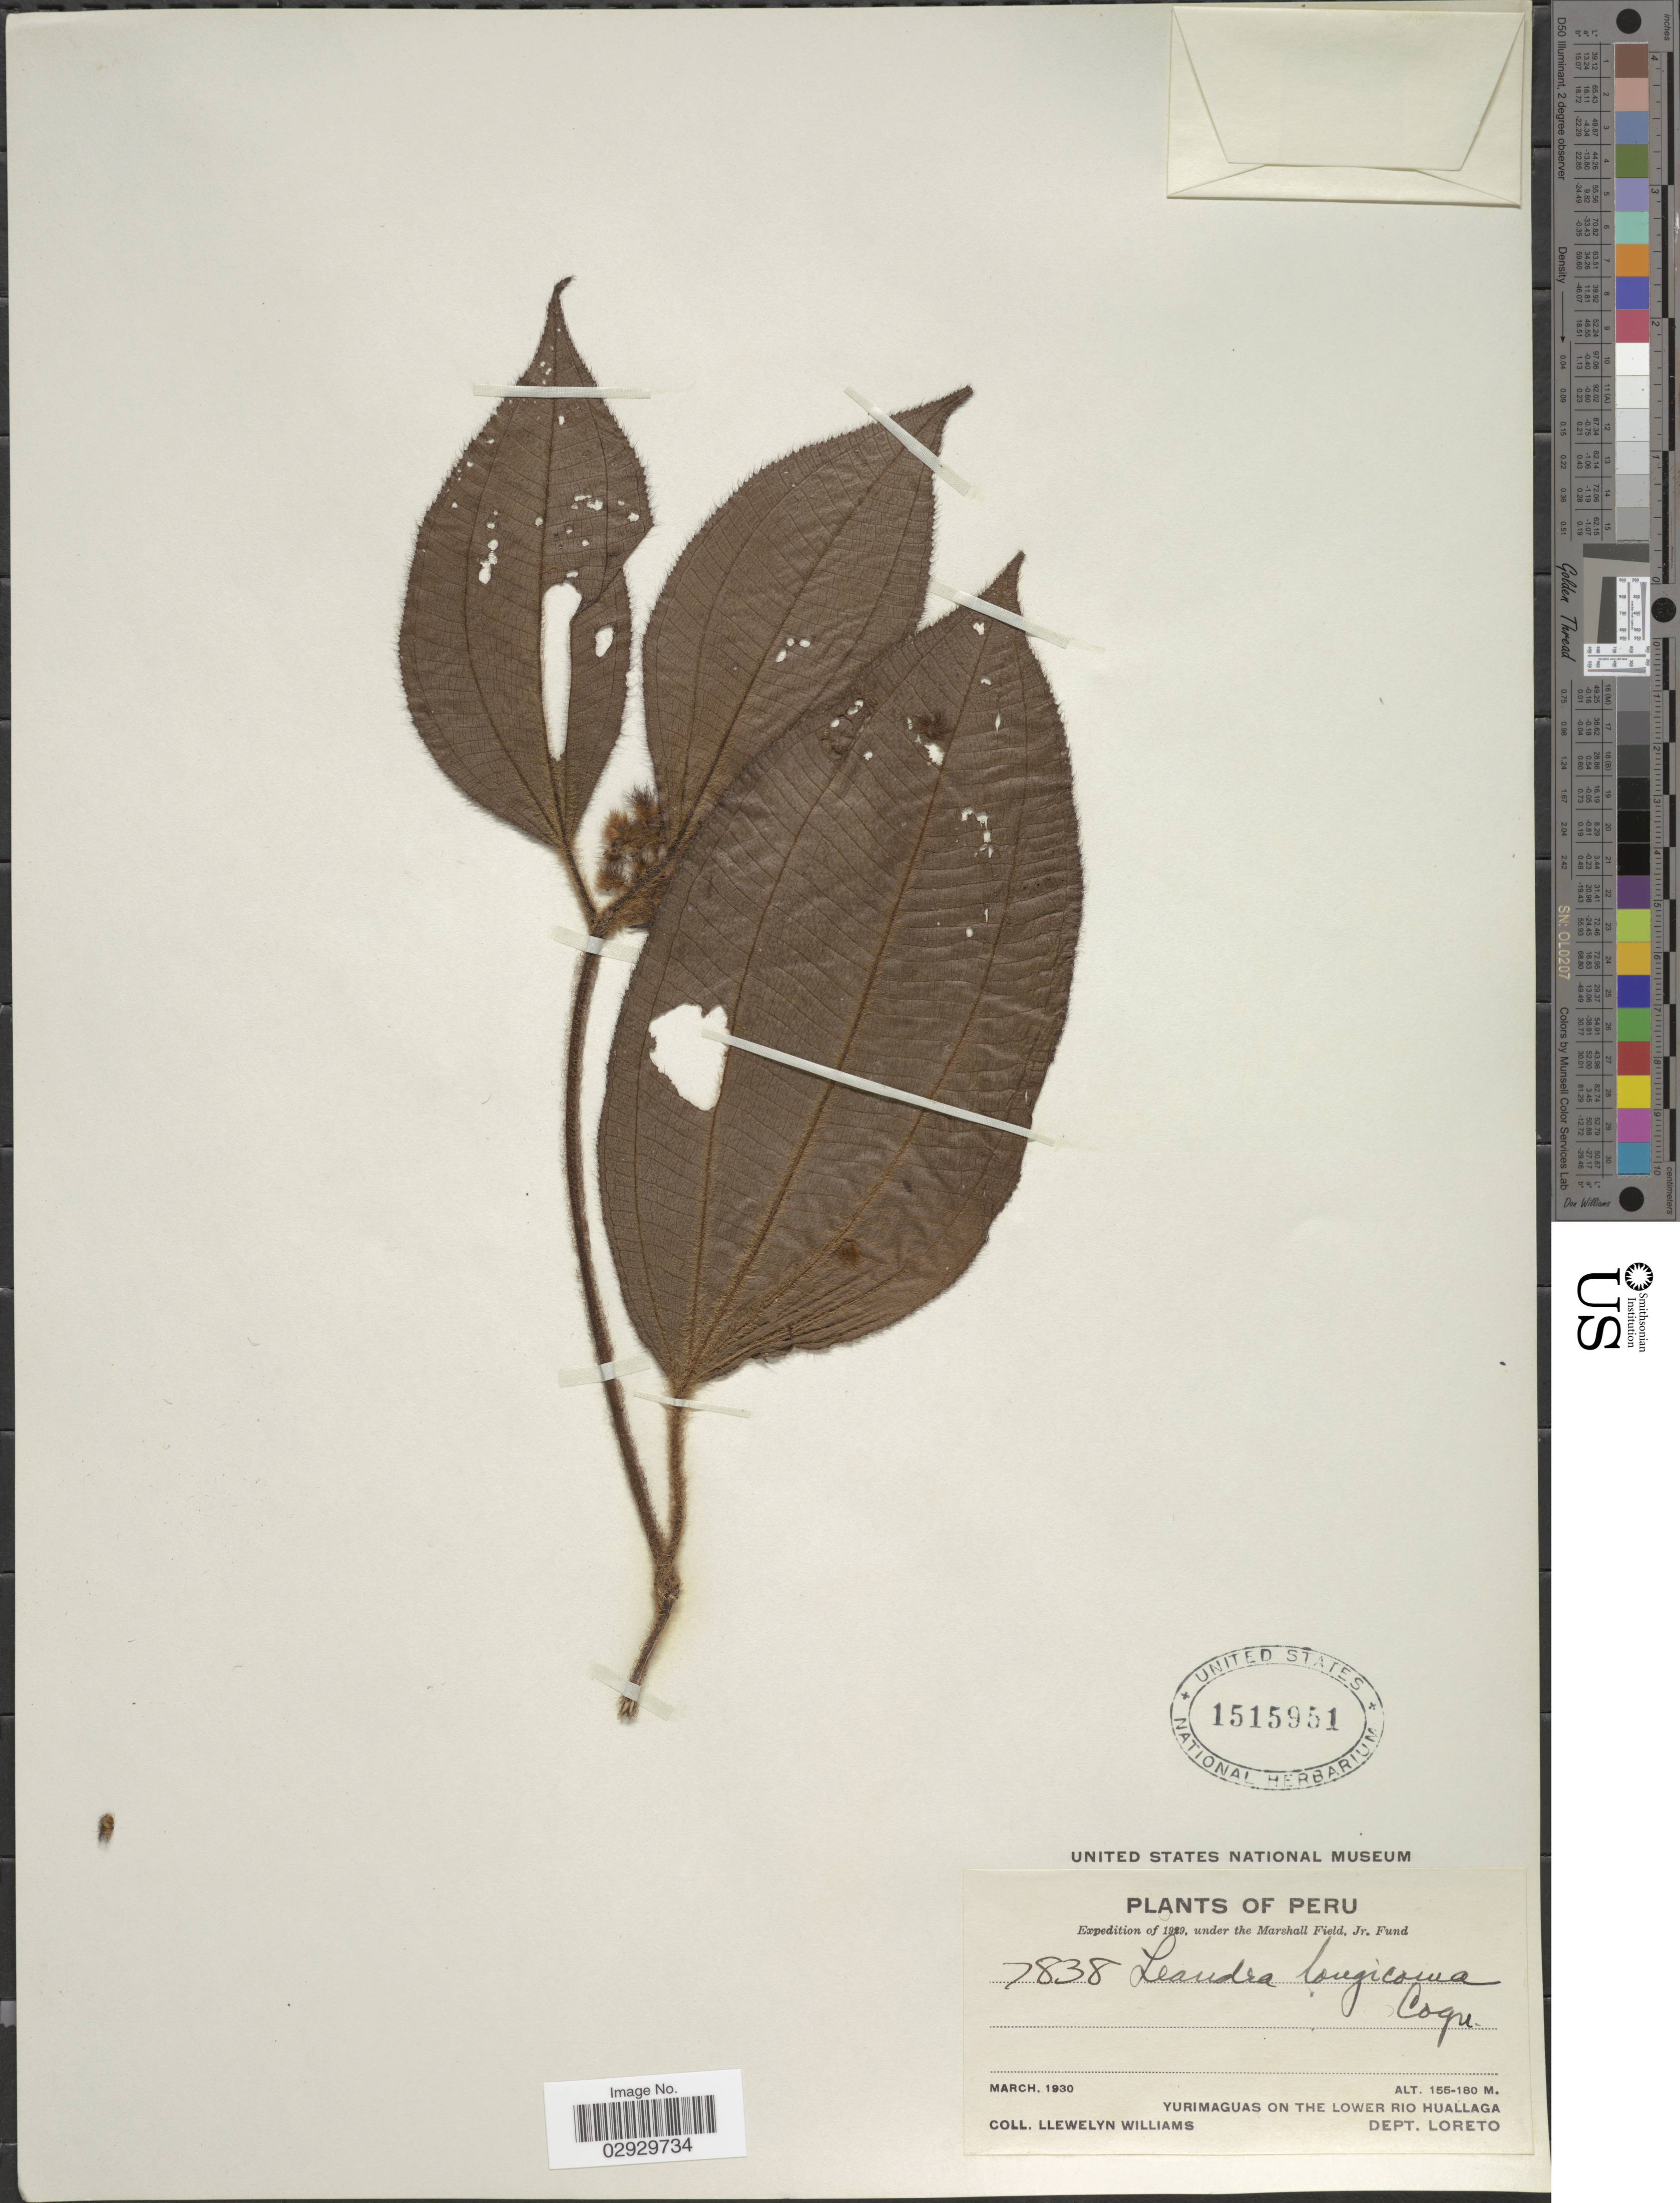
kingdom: Plantae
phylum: Tracheophyta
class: Magnoliopsida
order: Myrtales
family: Melastomataceae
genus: Leandra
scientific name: Leandra longicoma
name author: Cogn.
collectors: Ll. Williams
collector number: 7838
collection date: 1930-03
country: Peru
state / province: Loreto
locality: Yurimaguas on the lower Rio Huallaga, Dept. Loreto.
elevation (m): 155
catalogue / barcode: US 1515951